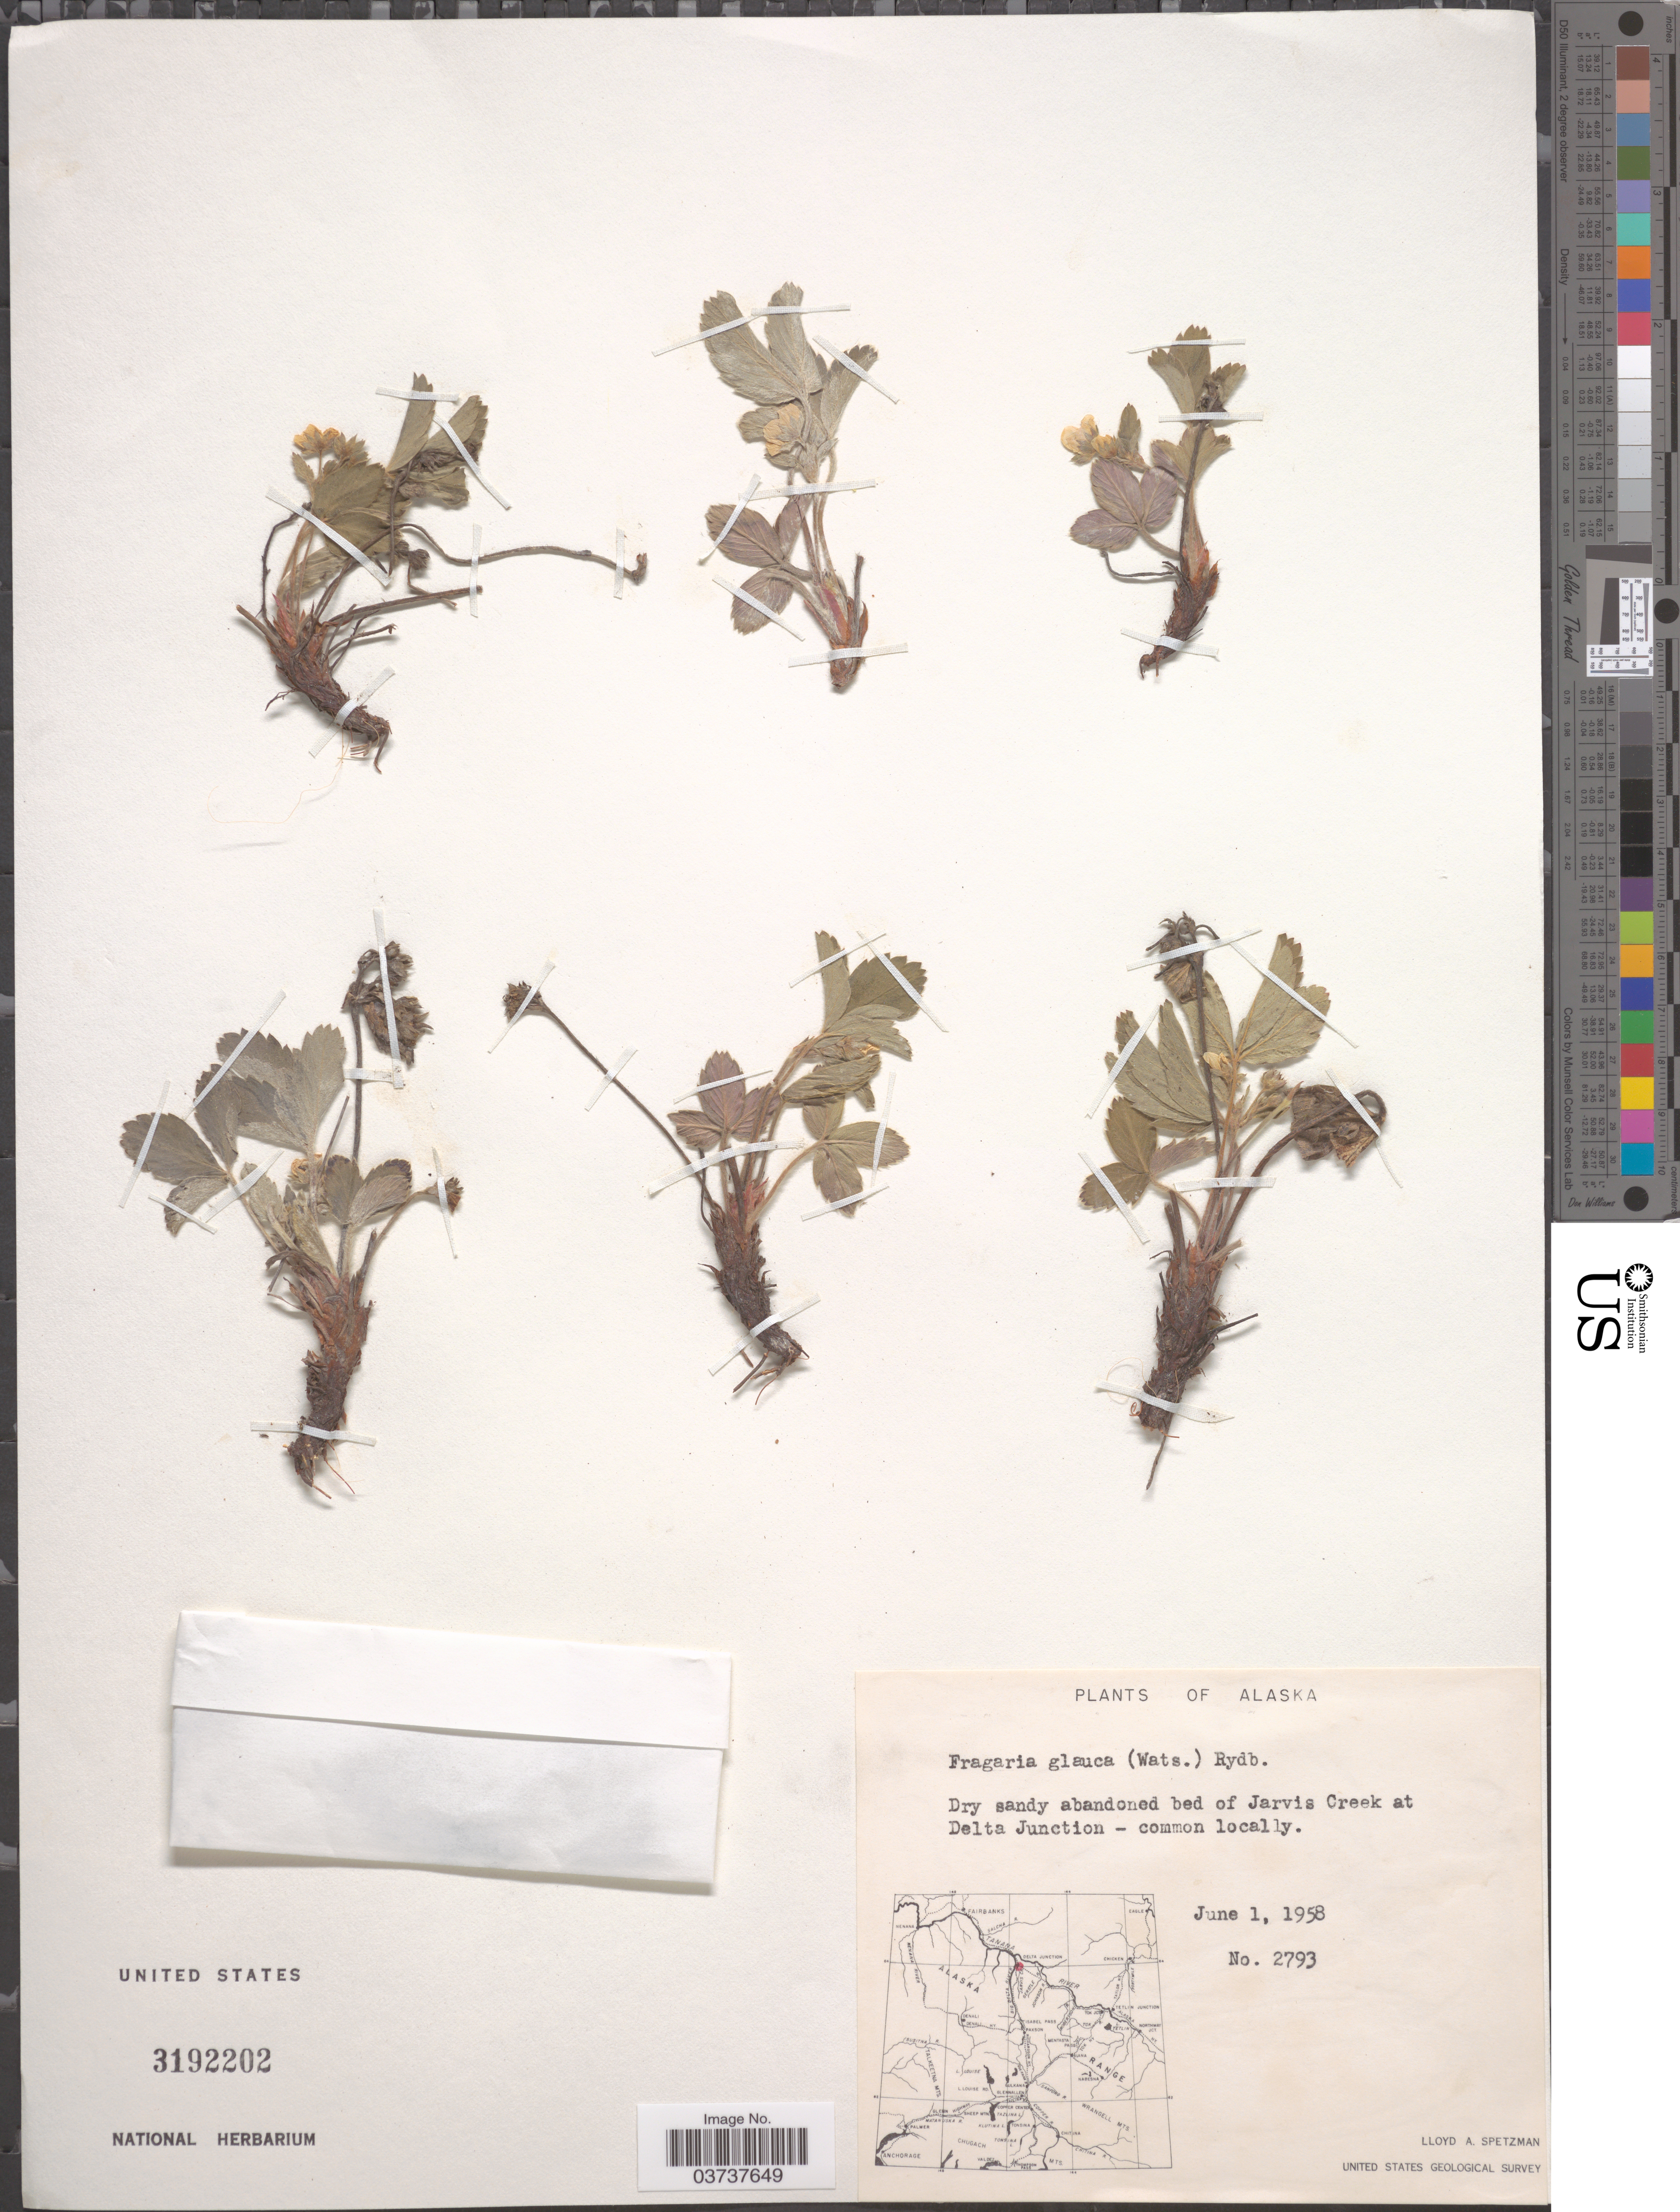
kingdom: Plantae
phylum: Tracheophyta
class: Magnoliopsida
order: Rosales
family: Rosaceae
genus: Fragaria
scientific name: Fragaria virginiana subsp. glauca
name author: (S. Watson) Staudt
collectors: L. Spetzman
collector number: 2793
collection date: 1958-06-01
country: United States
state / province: Alaska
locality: Abandoned bed of Jarvis Creek at Delta Junction.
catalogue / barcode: US 3192202